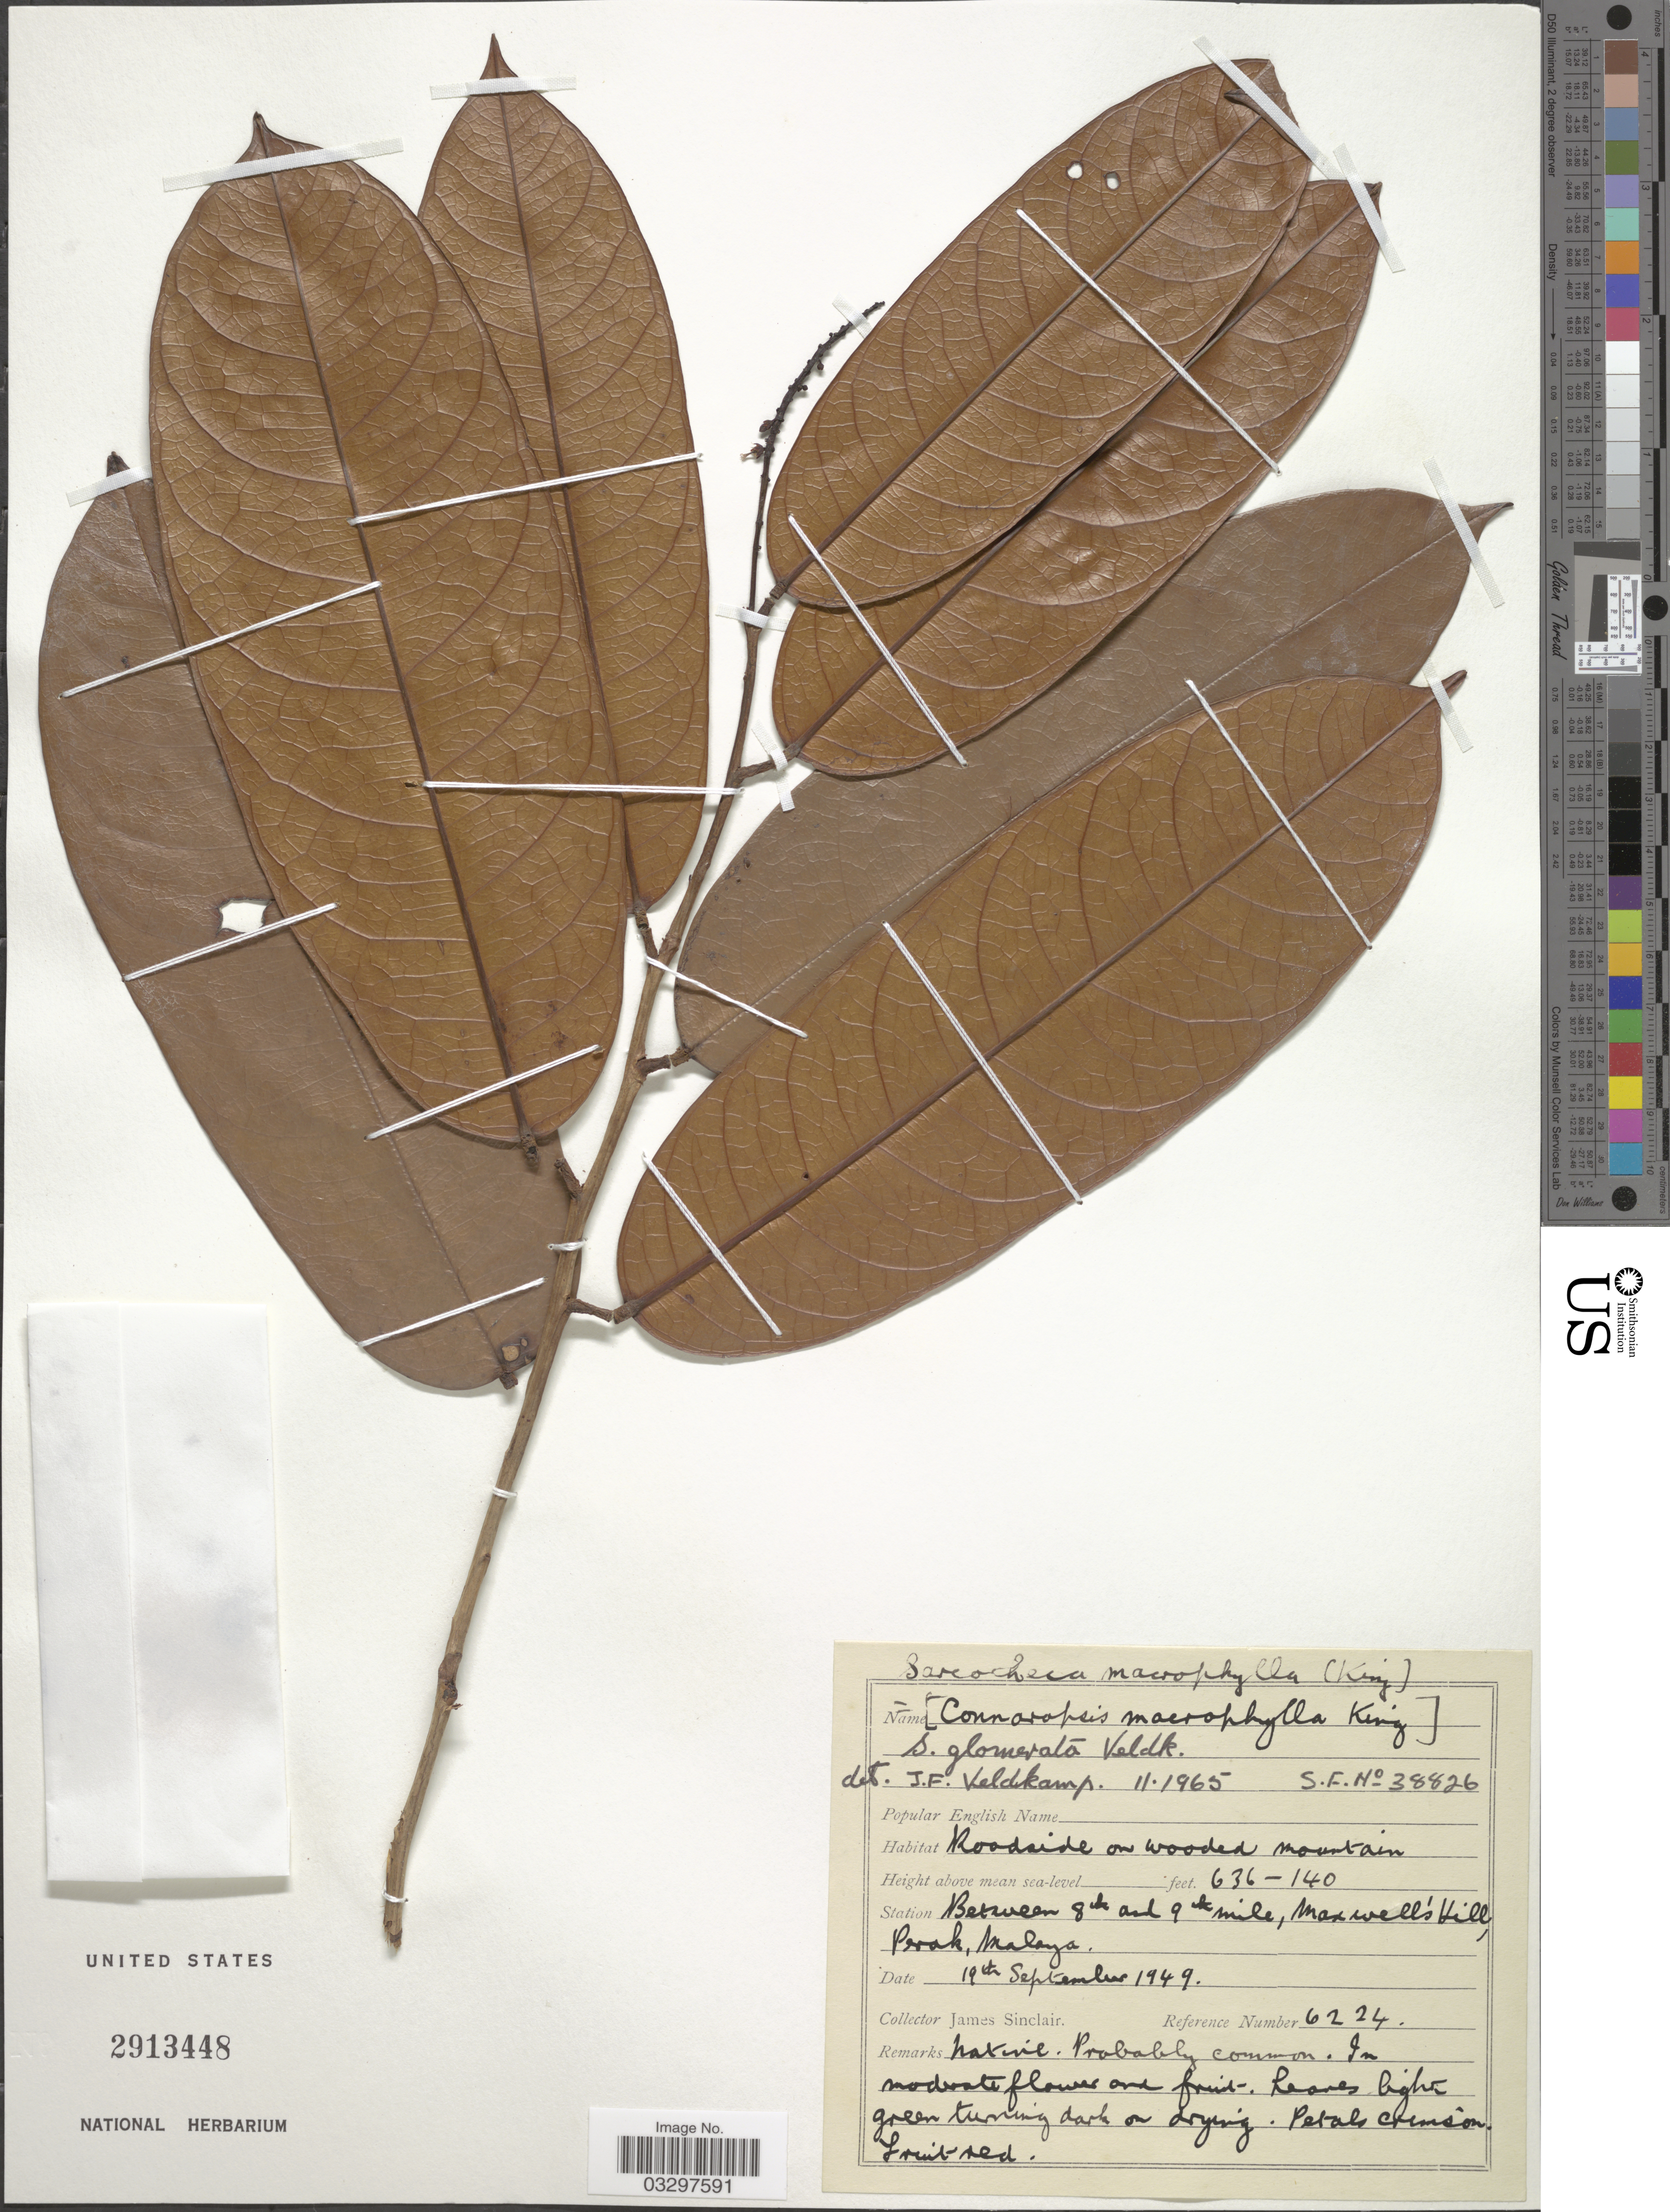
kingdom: Plantae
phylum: Tracheophyta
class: Magnoliopsida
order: Oxalidales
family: Oxalidaceae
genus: Sarcotheca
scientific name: Sarcotheca glomerula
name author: Veldkamp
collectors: J. Sinclair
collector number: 6224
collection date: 1949-09-19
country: Malaysia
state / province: Perak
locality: Station between 8th and 9th mile, Maxwell's Hill, Perak, Malaya.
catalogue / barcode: US 2913448